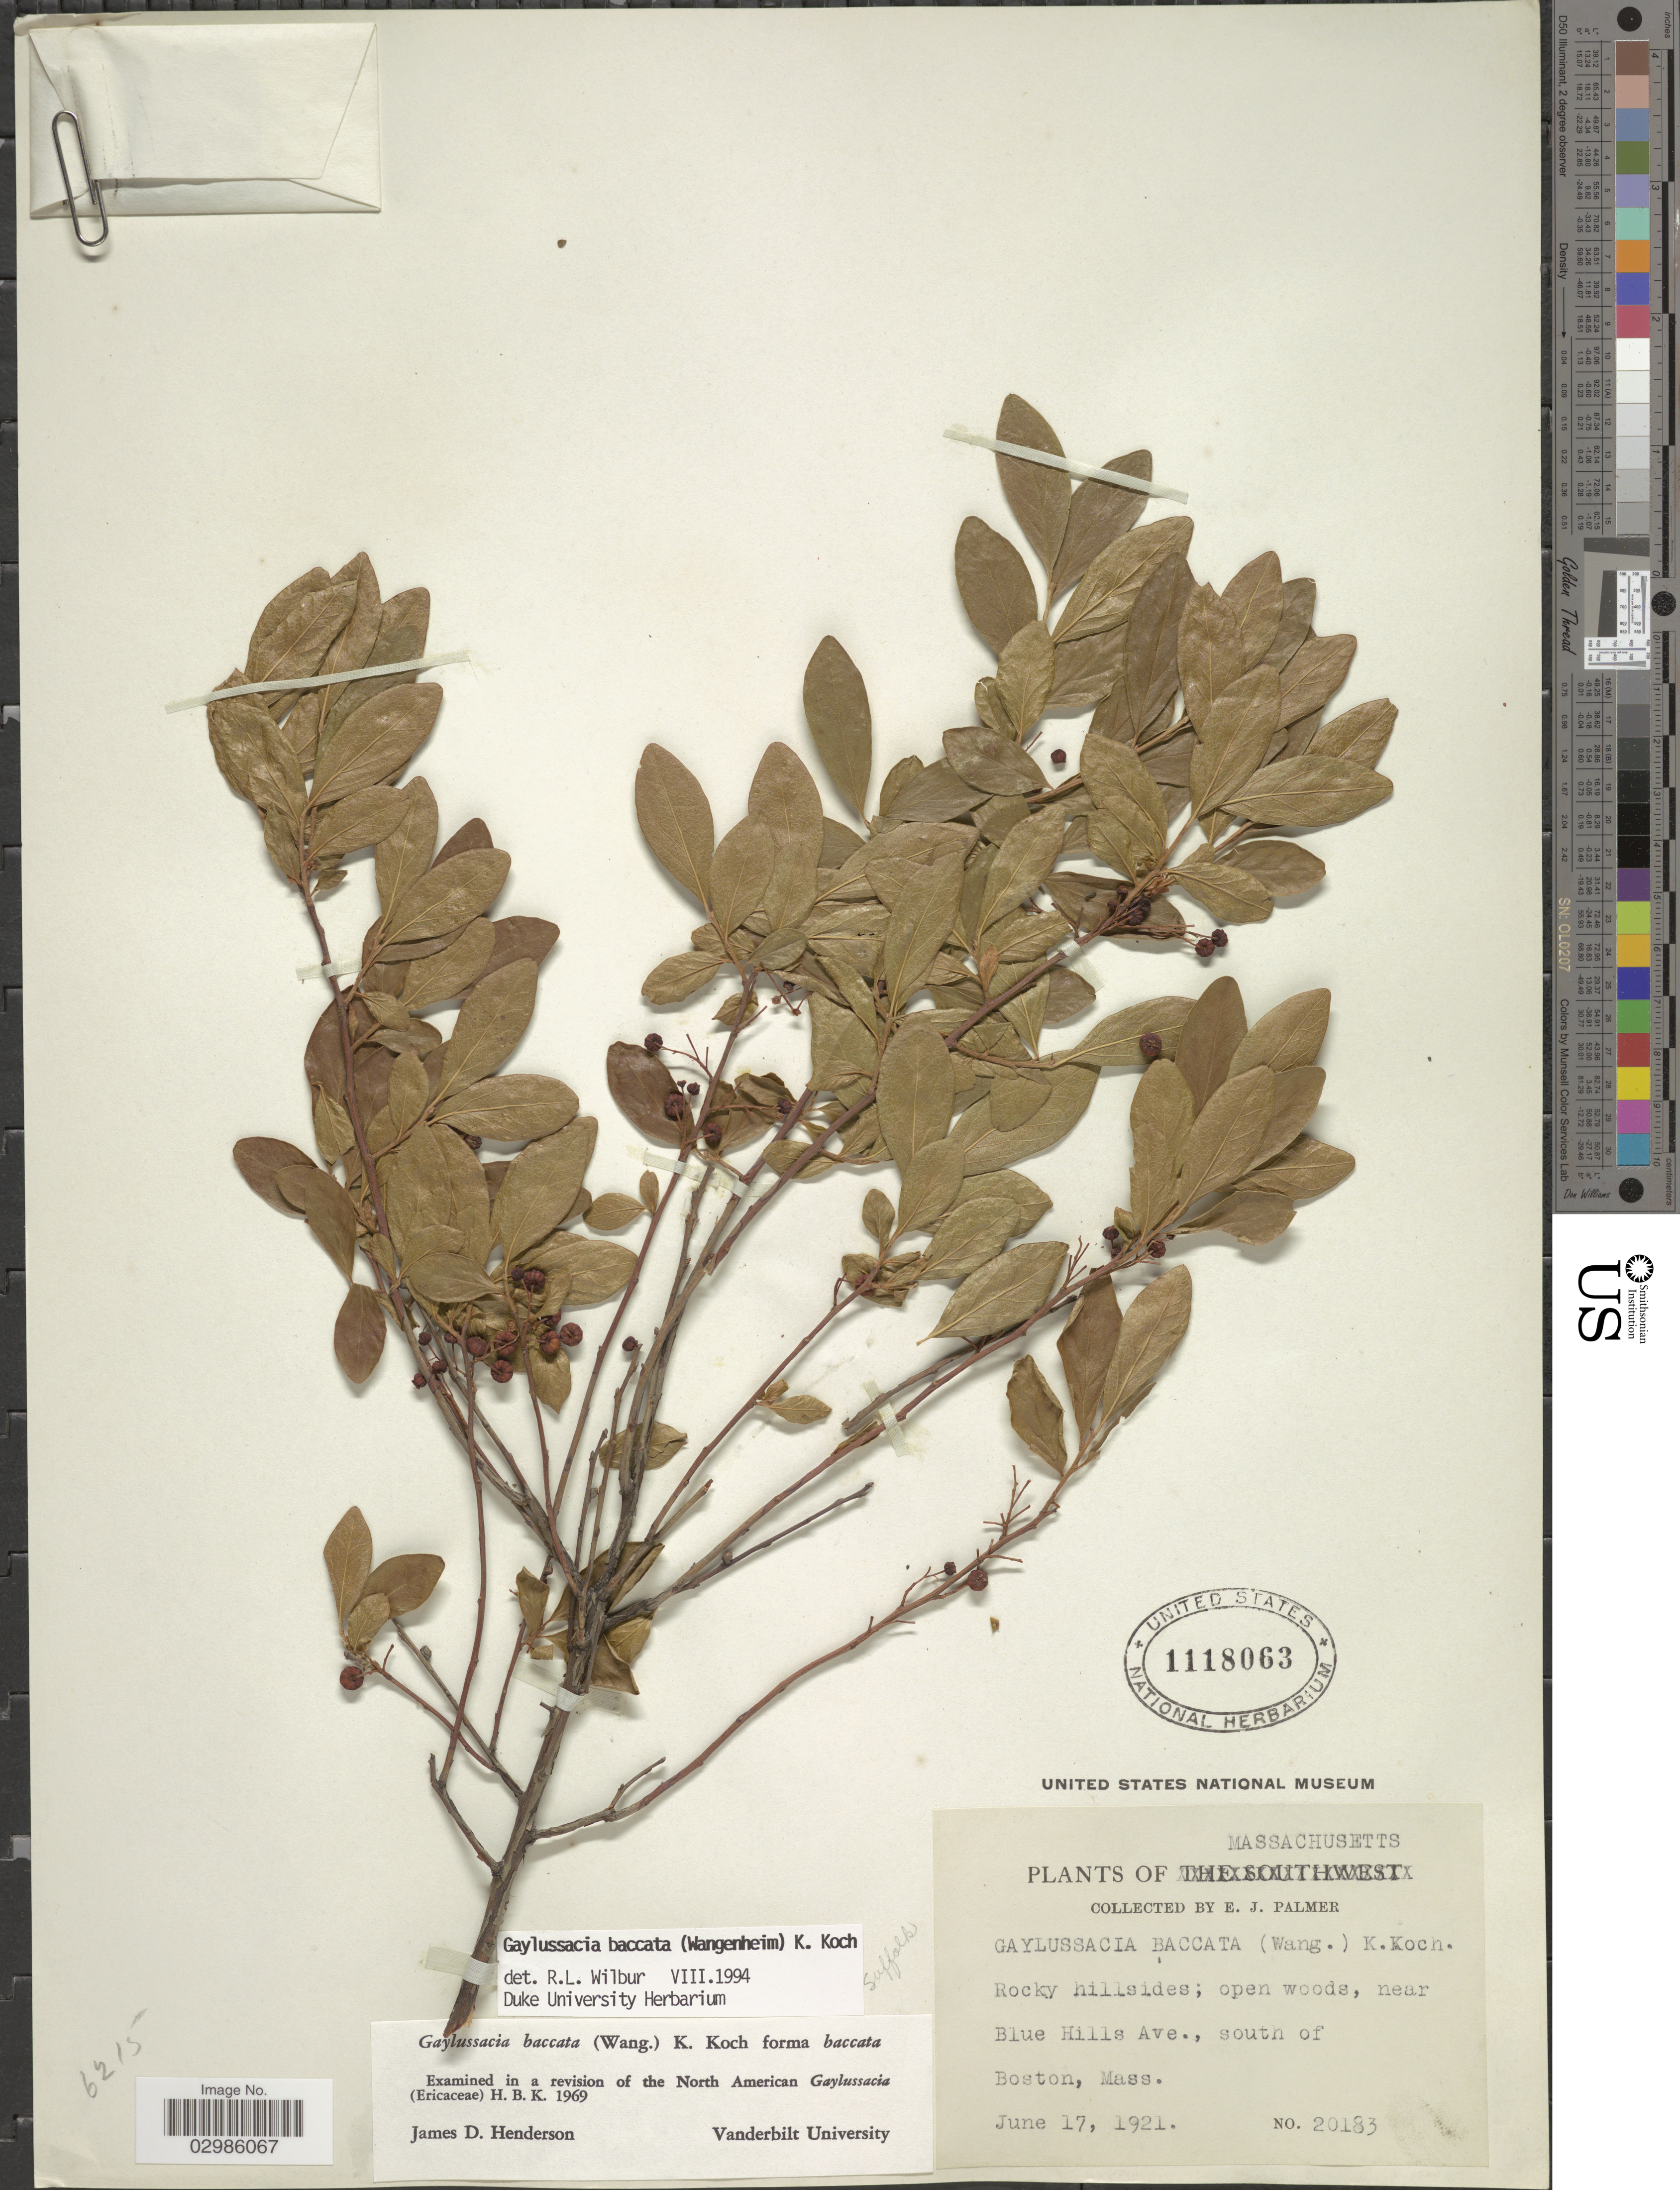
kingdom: Plantae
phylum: Tracheophyta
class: Magnoliopsida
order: Ericales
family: Ericaceae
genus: Gaylussacia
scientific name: Gaylussacia baccata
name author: (Wangenh.) K. Koch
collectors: E. J. Palmer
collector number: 20183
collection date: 1921-06-17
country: United States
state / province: Massachusetts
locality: Rocky hillsides; open woods, near Blue Hills Ave., south of Boston.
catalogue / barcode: US 1118063